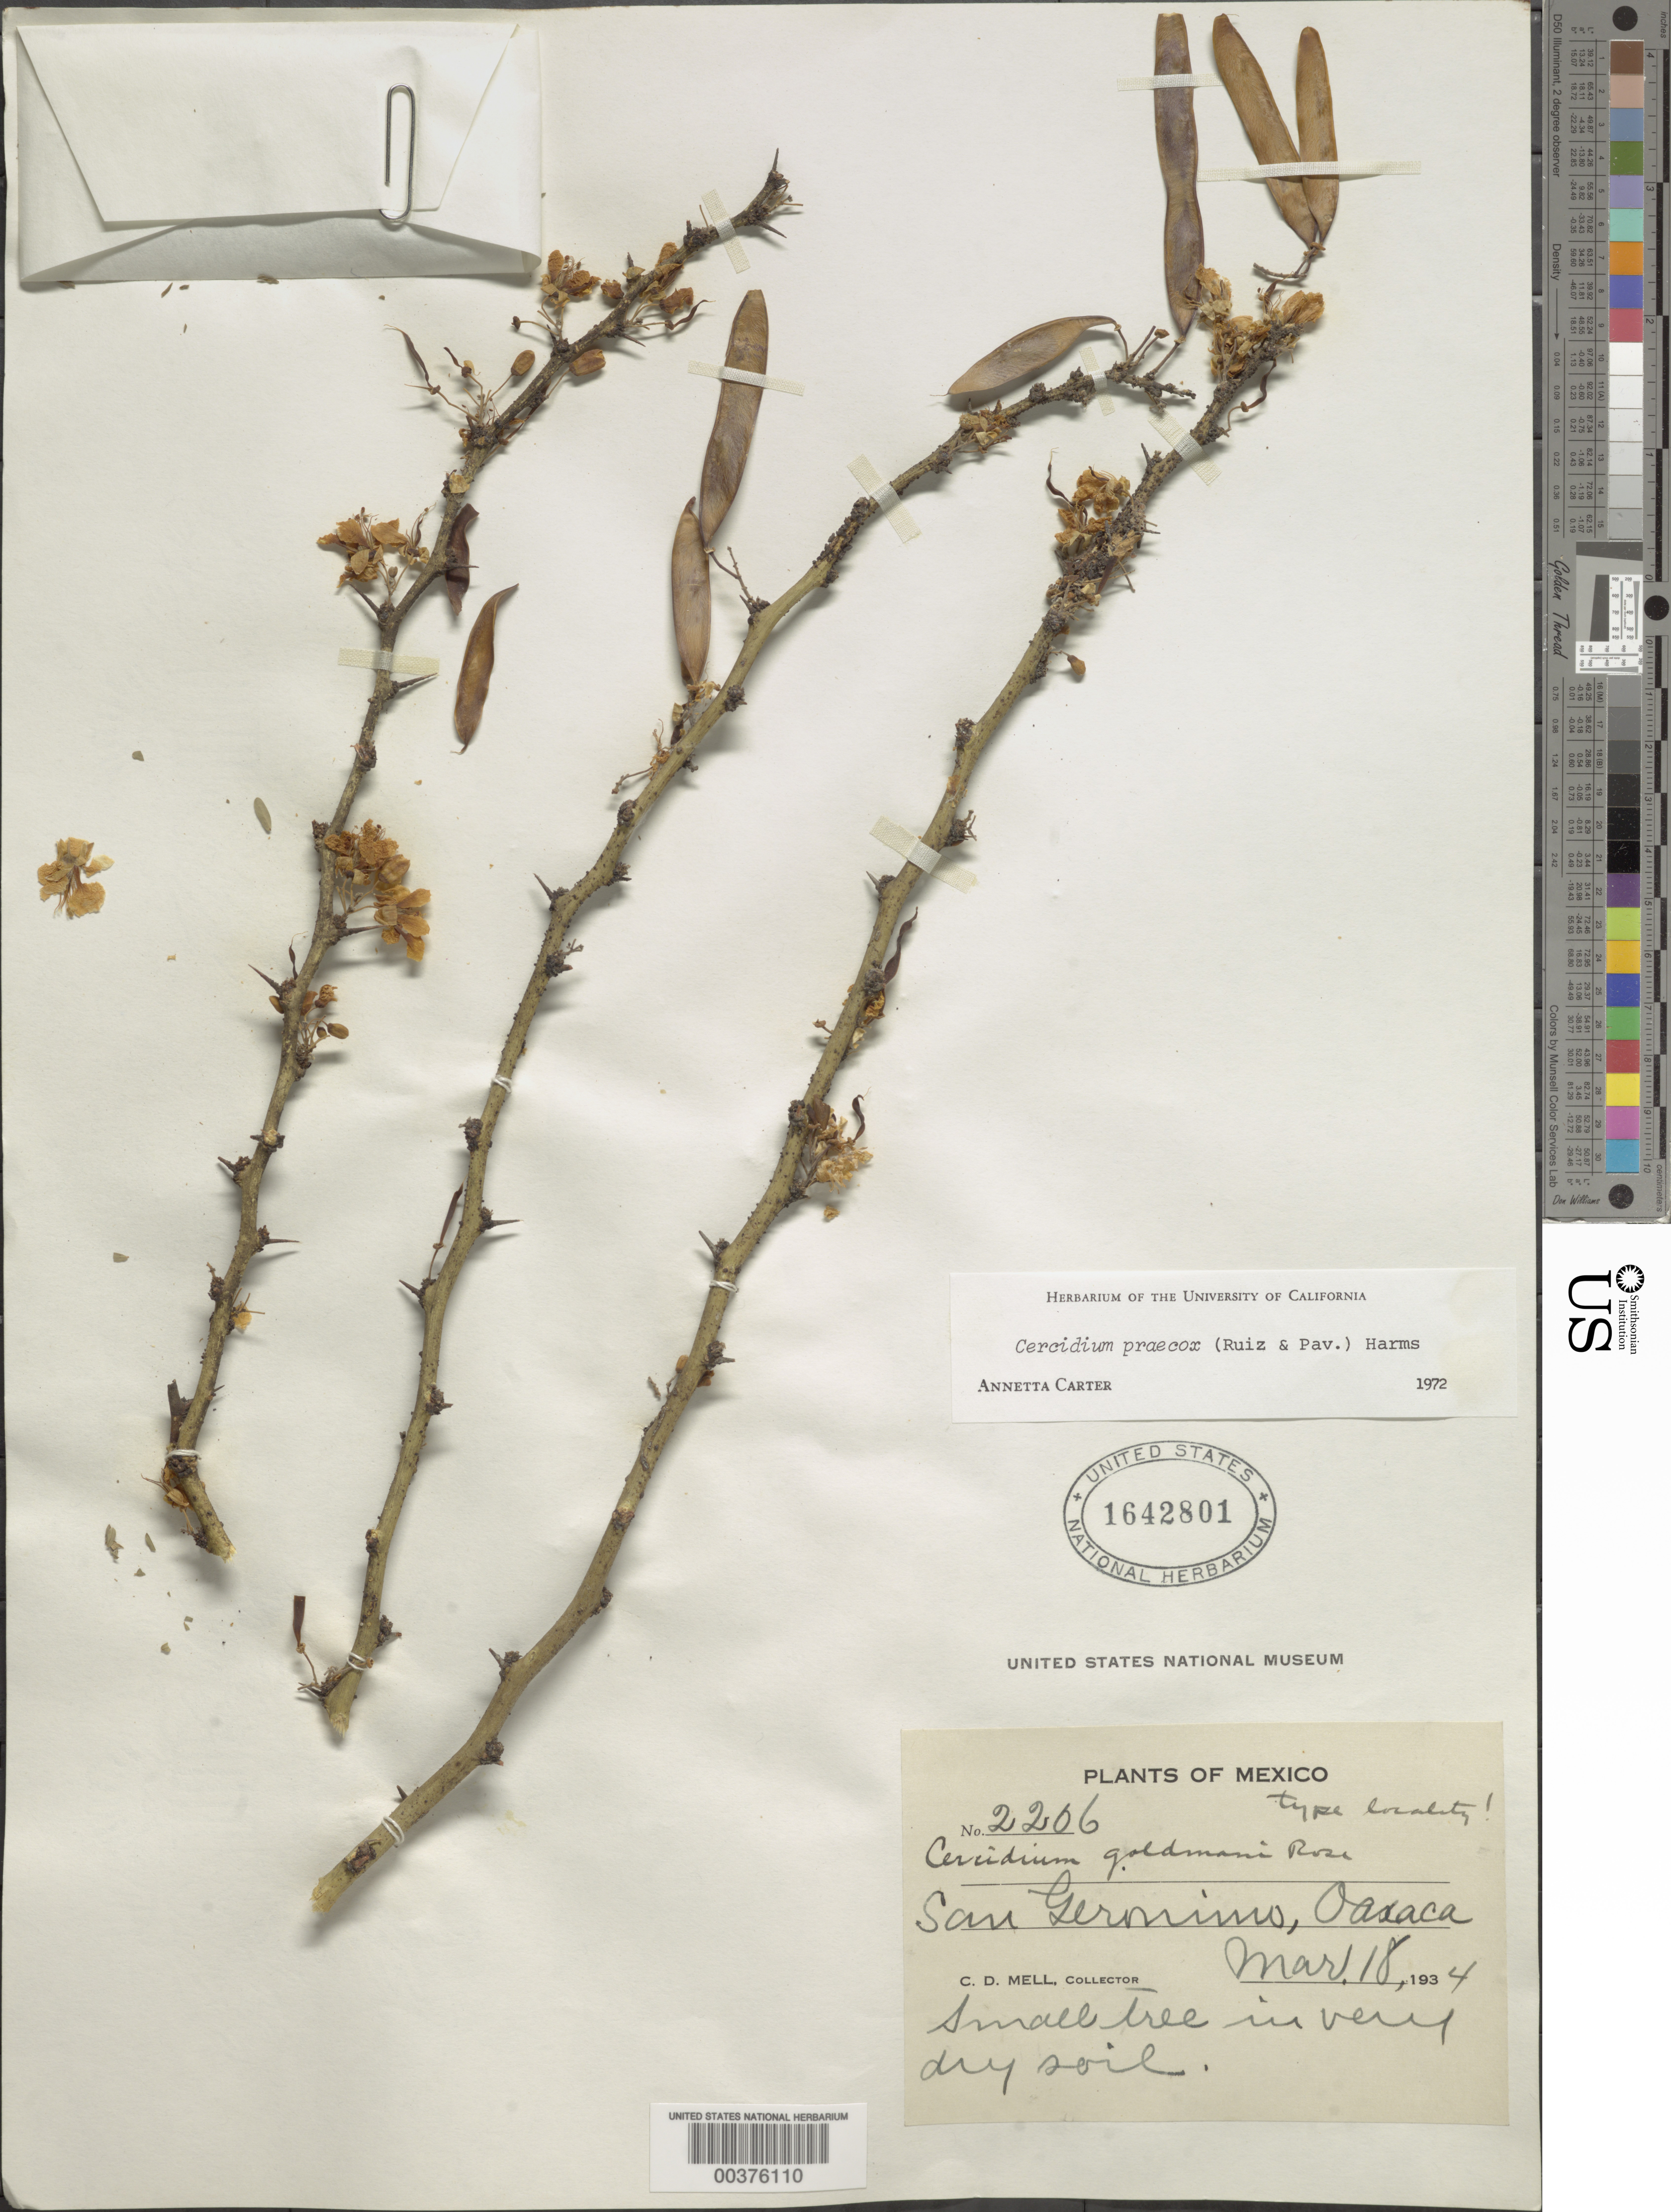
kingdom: Plantae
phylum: Tracheophyta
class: Magnoliopsida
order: Fabales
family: Fabaceae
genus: Parkinsonia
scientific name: Parkinsonia praecox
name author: (Ruiz & Pav.) J.E. Hawkins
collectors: C. D. Mell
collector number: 2206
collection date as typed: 18 Mar 1934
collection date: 1934-03-18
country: Mexico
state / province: Oaxaca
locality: San geronimo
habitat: Very dry soil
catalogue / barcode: US 1642801